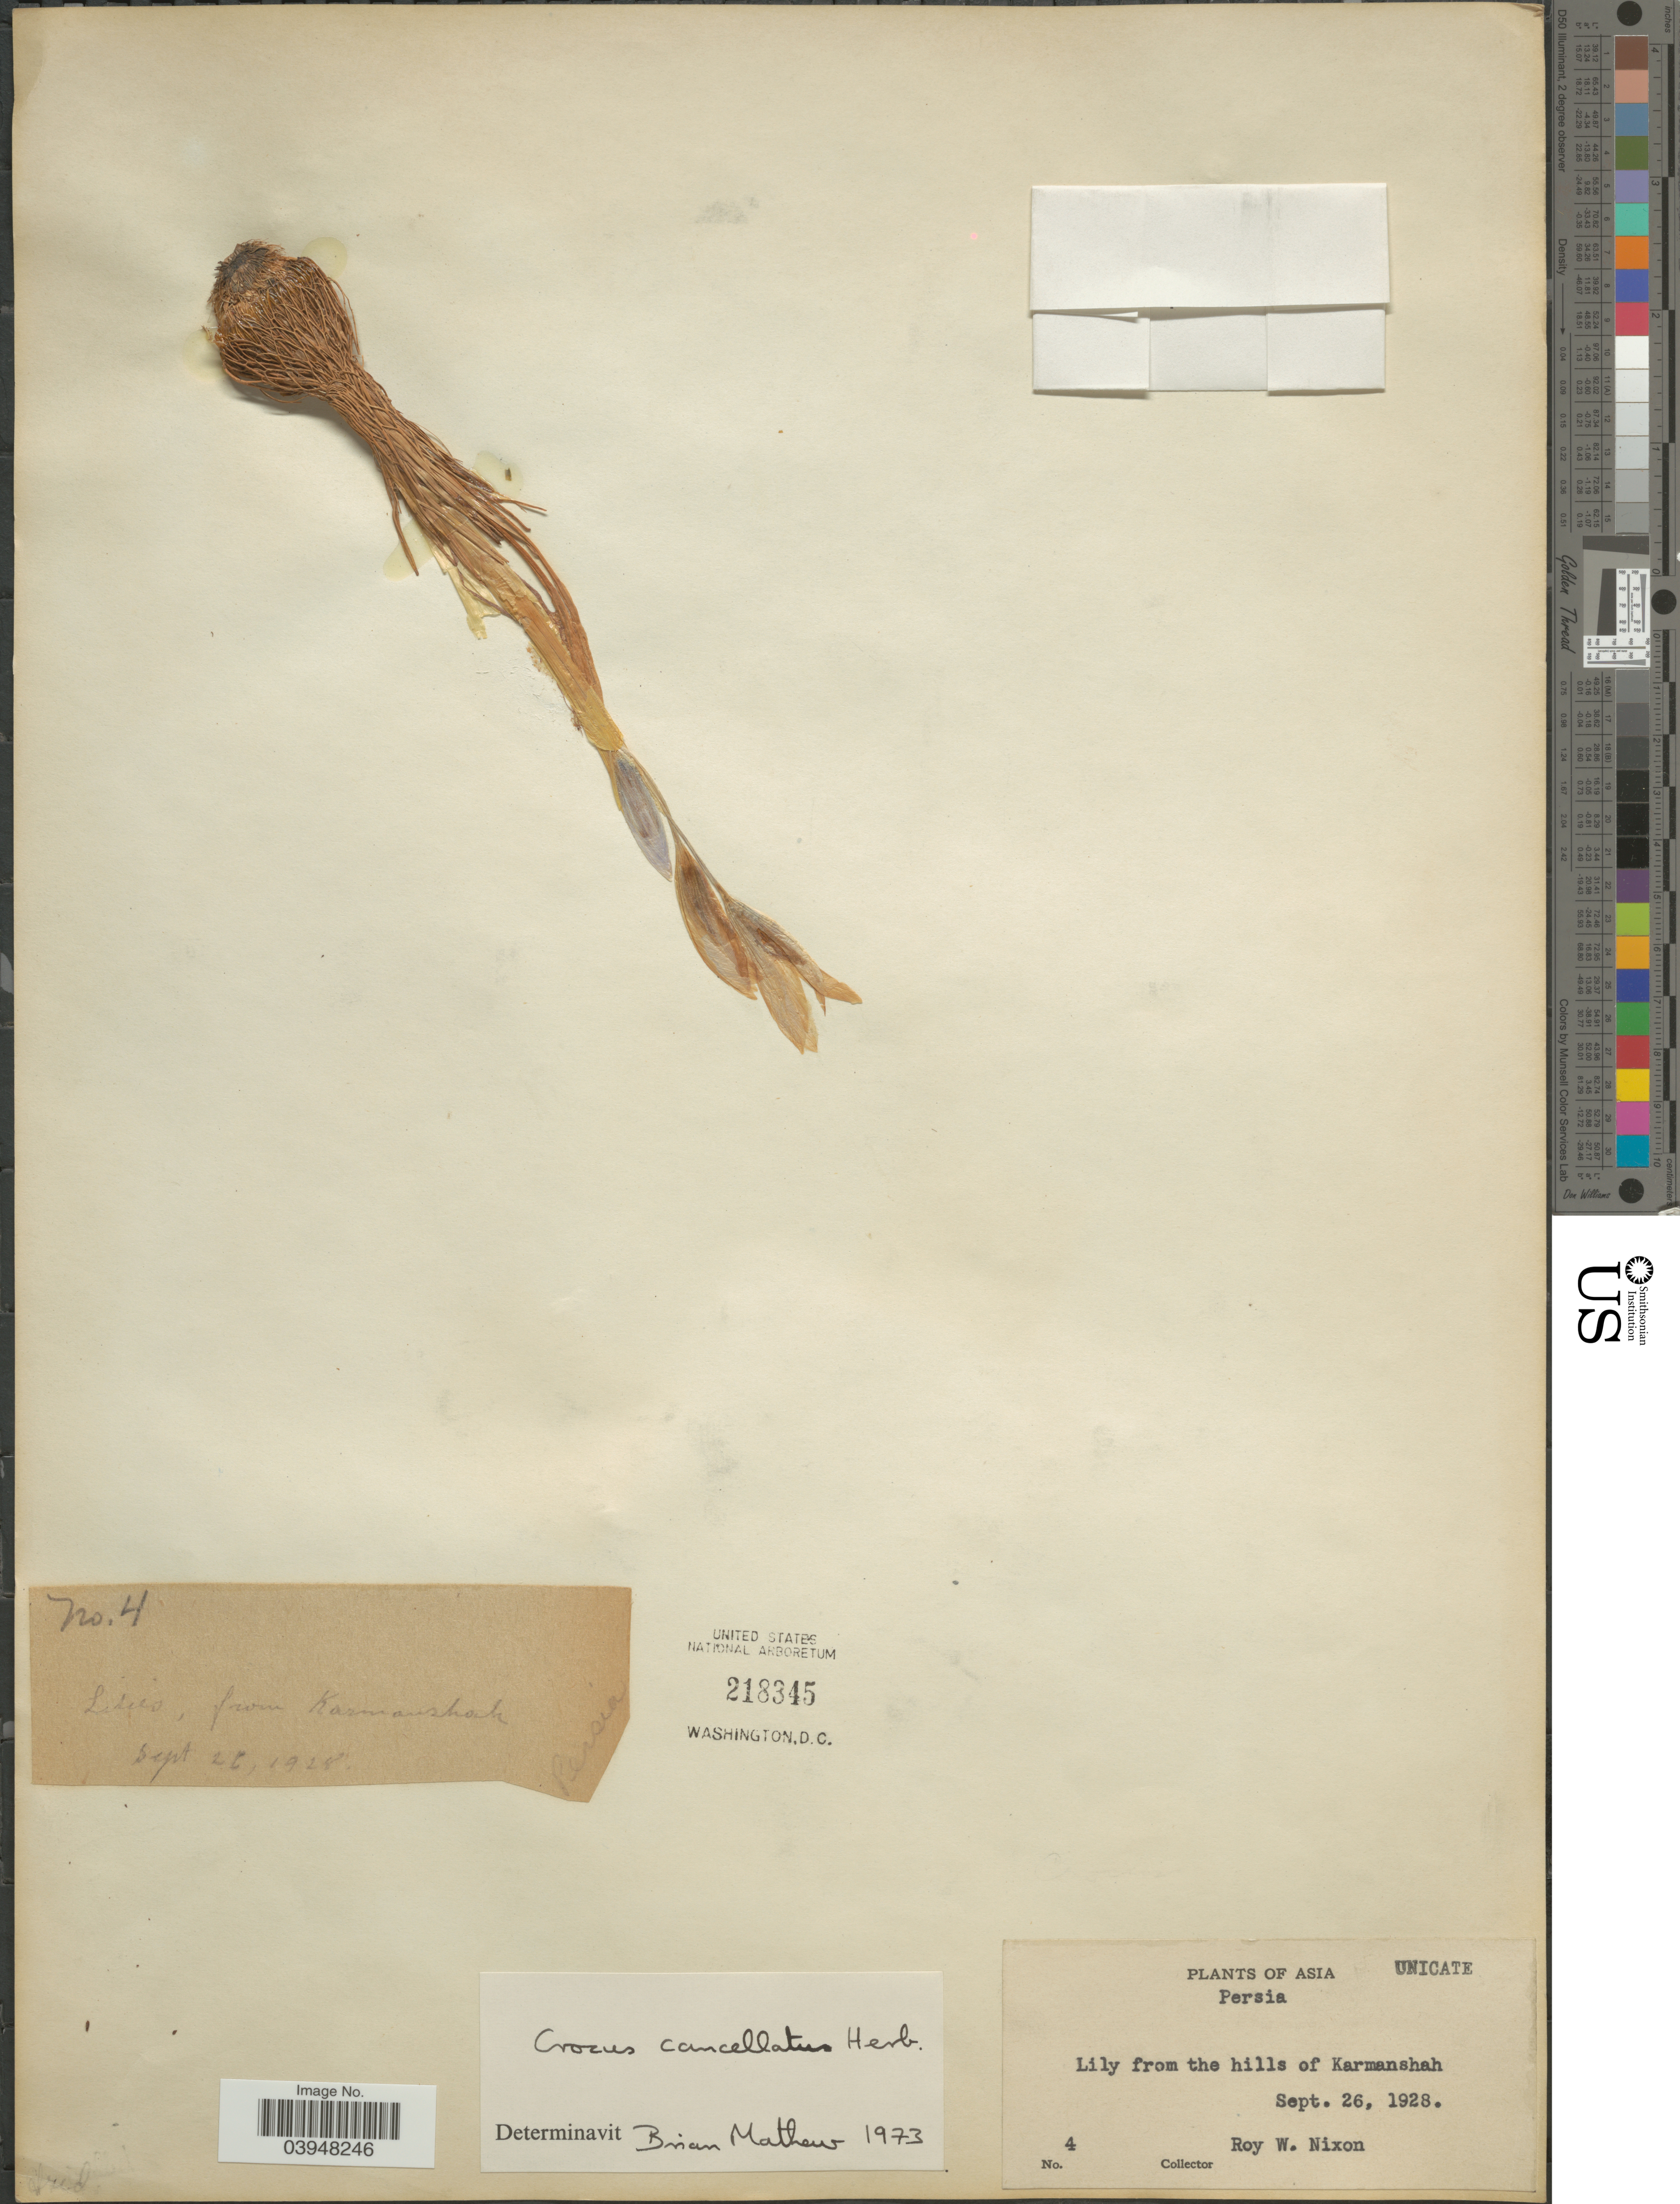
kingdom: Plantae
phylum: Tracheophyta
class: Liliopsida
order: Asparagales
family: Iridaceae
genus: Crocus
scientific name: Crocus cancellatus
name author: Herb.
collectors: R. Nixon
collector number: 4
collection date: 1928-09-26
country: Iran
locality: Asia. Persia. Lily from the hills of Karmanshah.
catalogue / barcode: US 218345